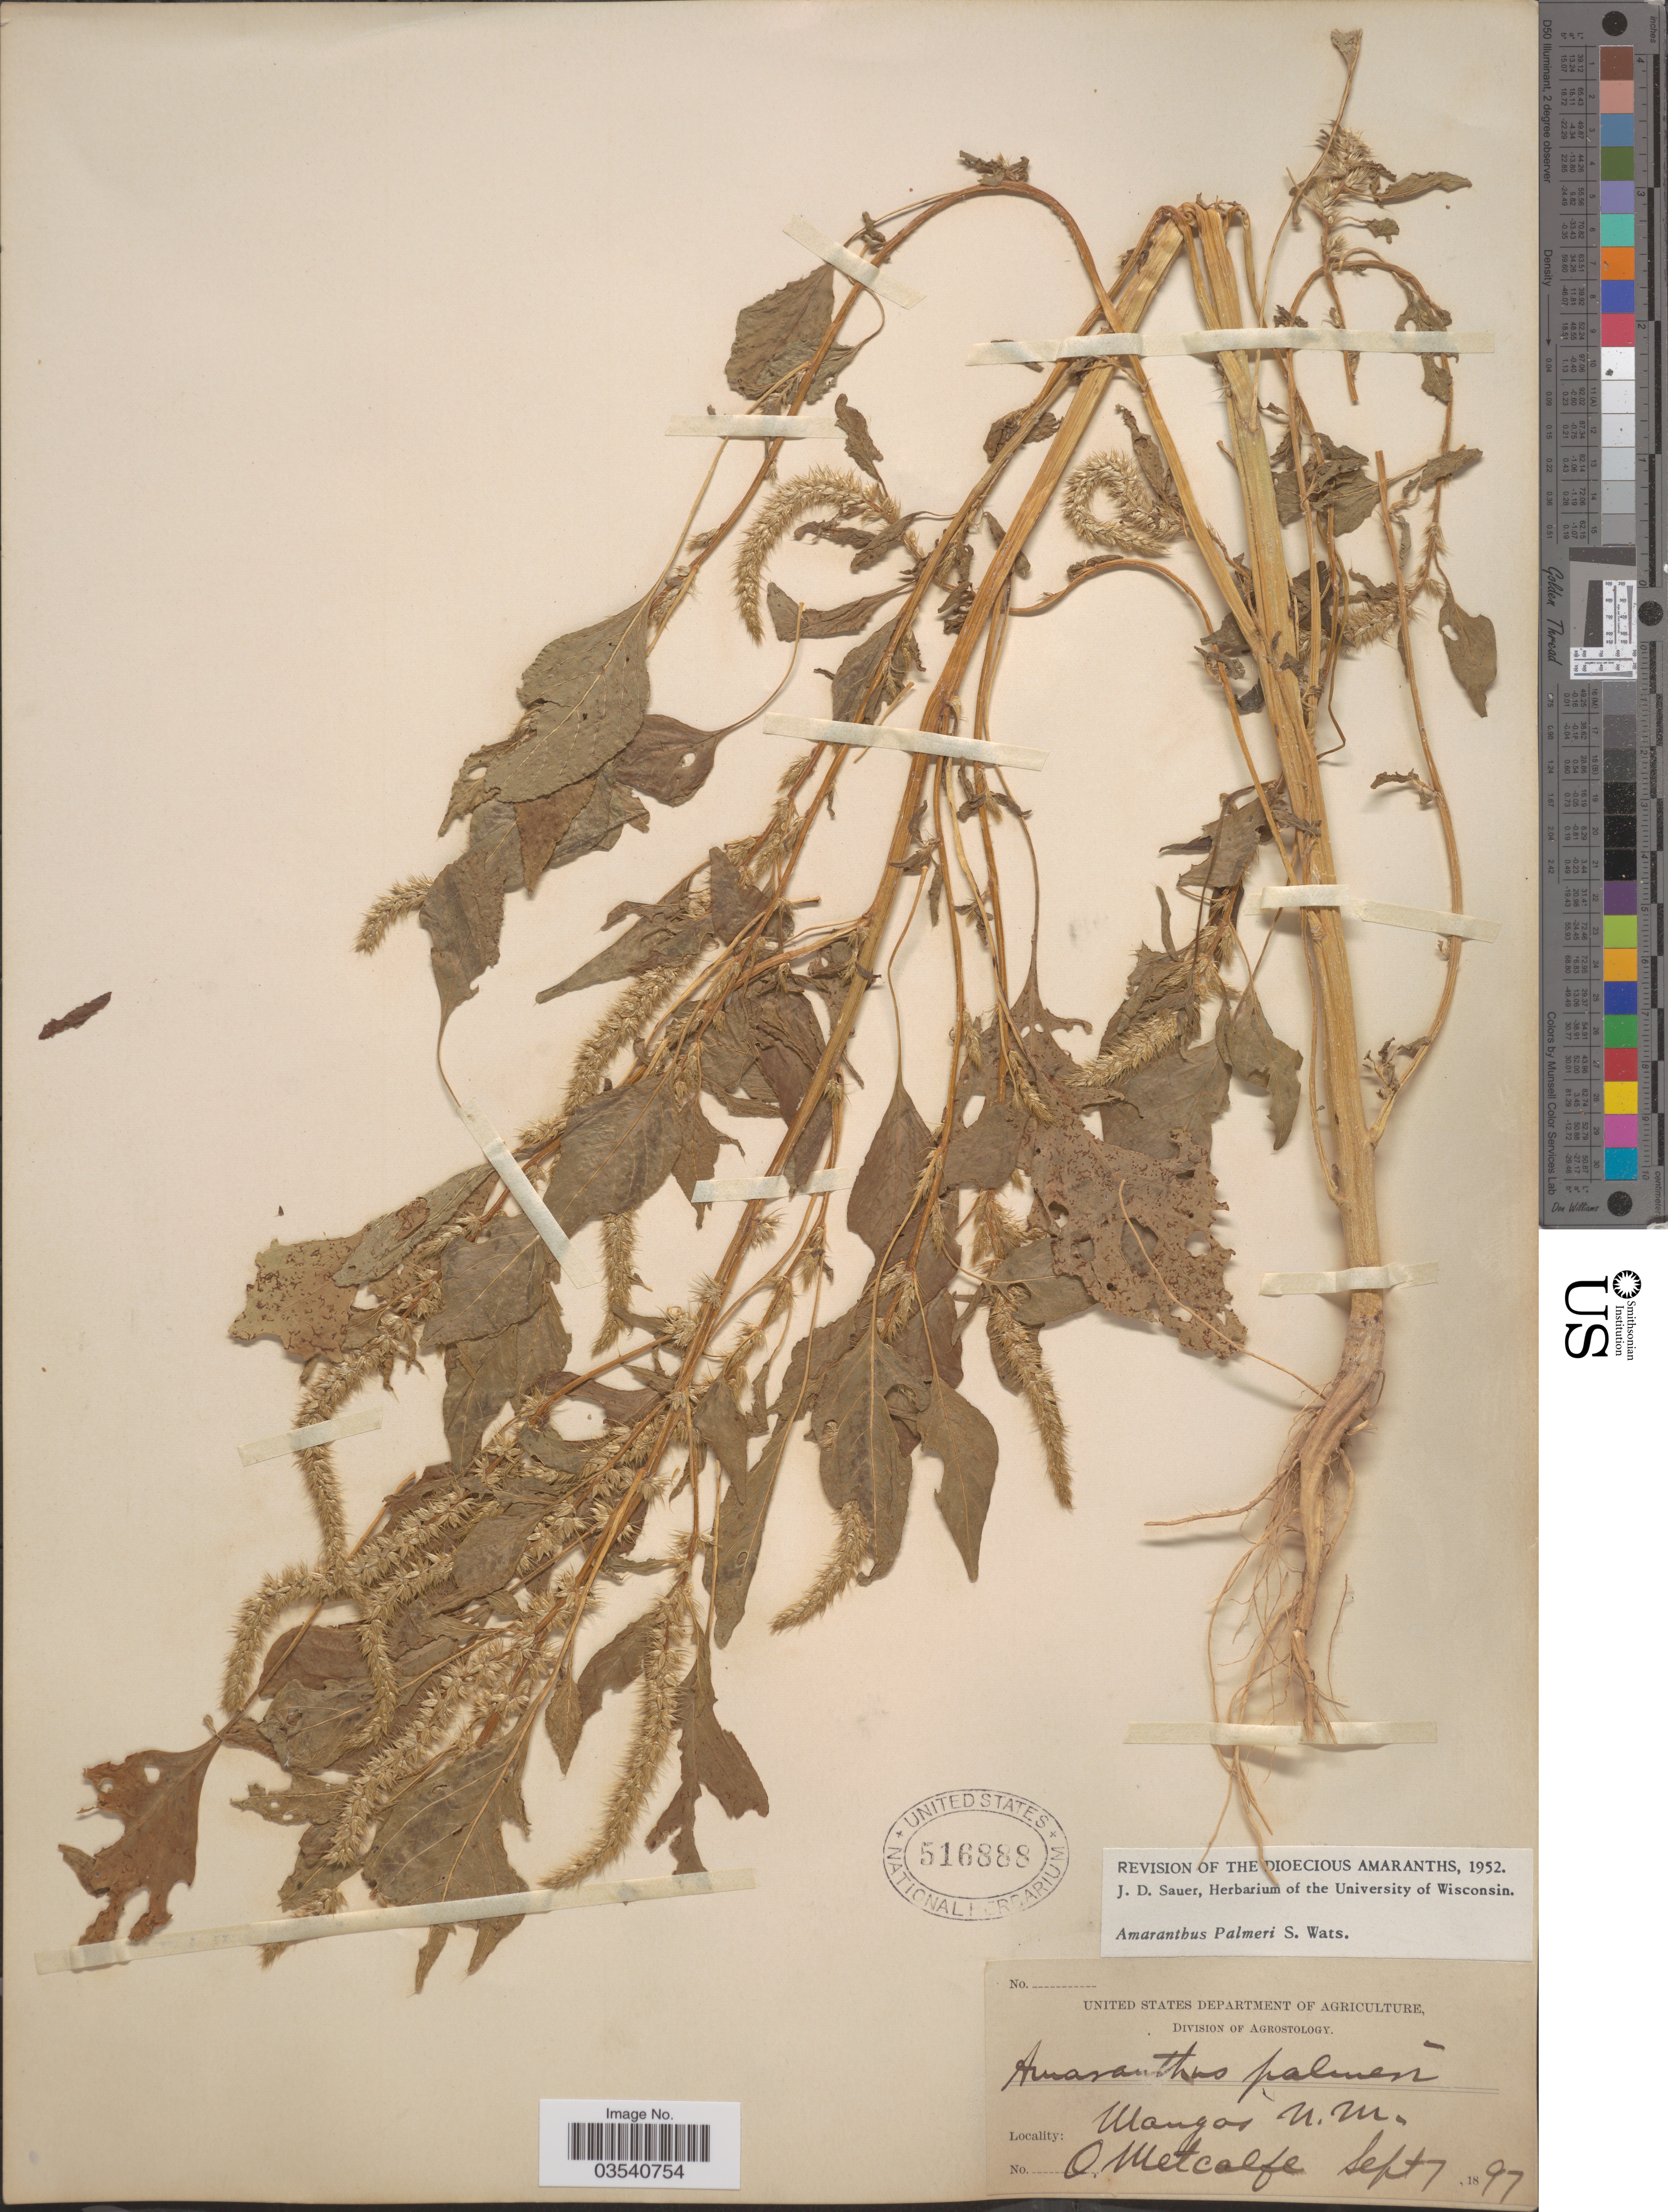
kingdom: Plantae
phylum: Tracheophyta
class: Magnoliopsida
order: Caryophyllales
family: Amaranthaceae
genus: Amaranthus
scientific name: Amaranthus palmeri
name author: S. Watson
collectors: O. Metcalfe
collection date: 1897-09-07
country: United States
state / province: New Mexico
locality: Mangas.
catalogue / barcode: US 516888